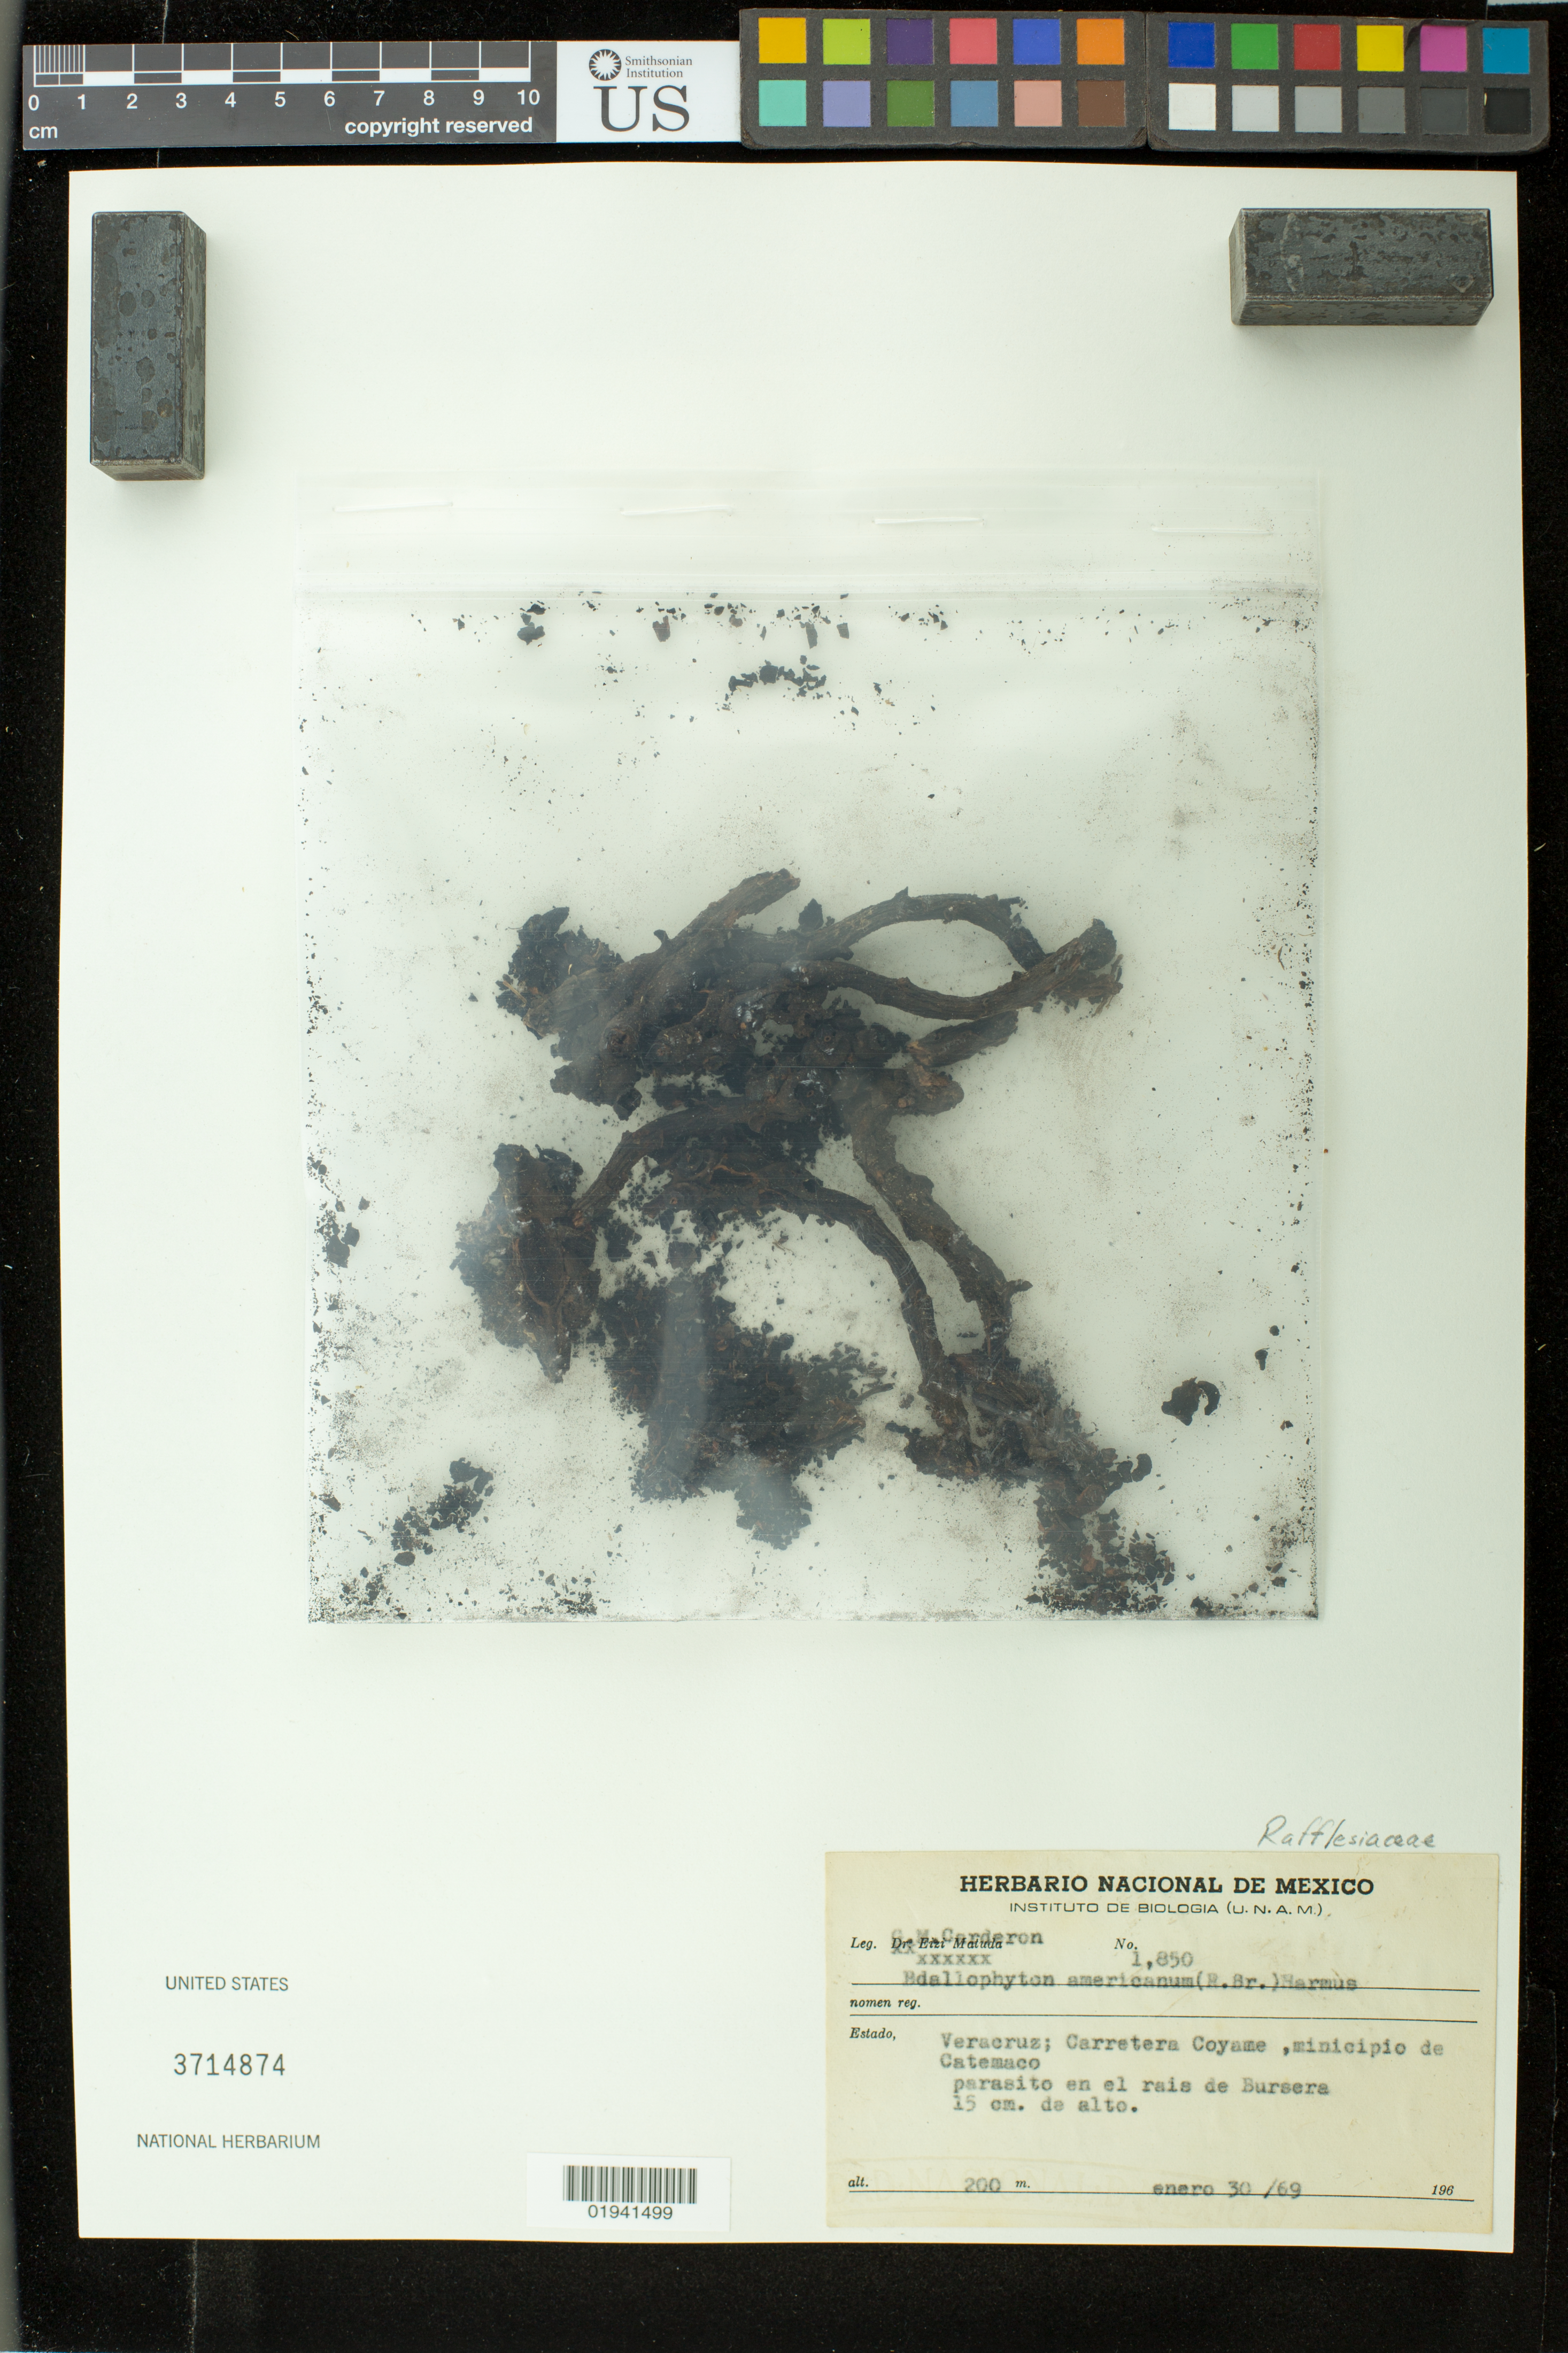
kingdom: Plantae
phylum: Tracheophyta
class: Magnoliopsida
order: Malvales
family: Cytinaceae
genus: Bdallophytum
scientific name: Bdallophytum americanum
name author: (R. Br.) Eichler ex Solms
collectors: E. Matuda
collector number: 1850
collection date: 1969-01-30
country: Mexico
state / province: Veracruz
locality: Carretera Coyame, minicipio de Catemaco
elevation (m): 200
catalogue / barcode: US 3714874